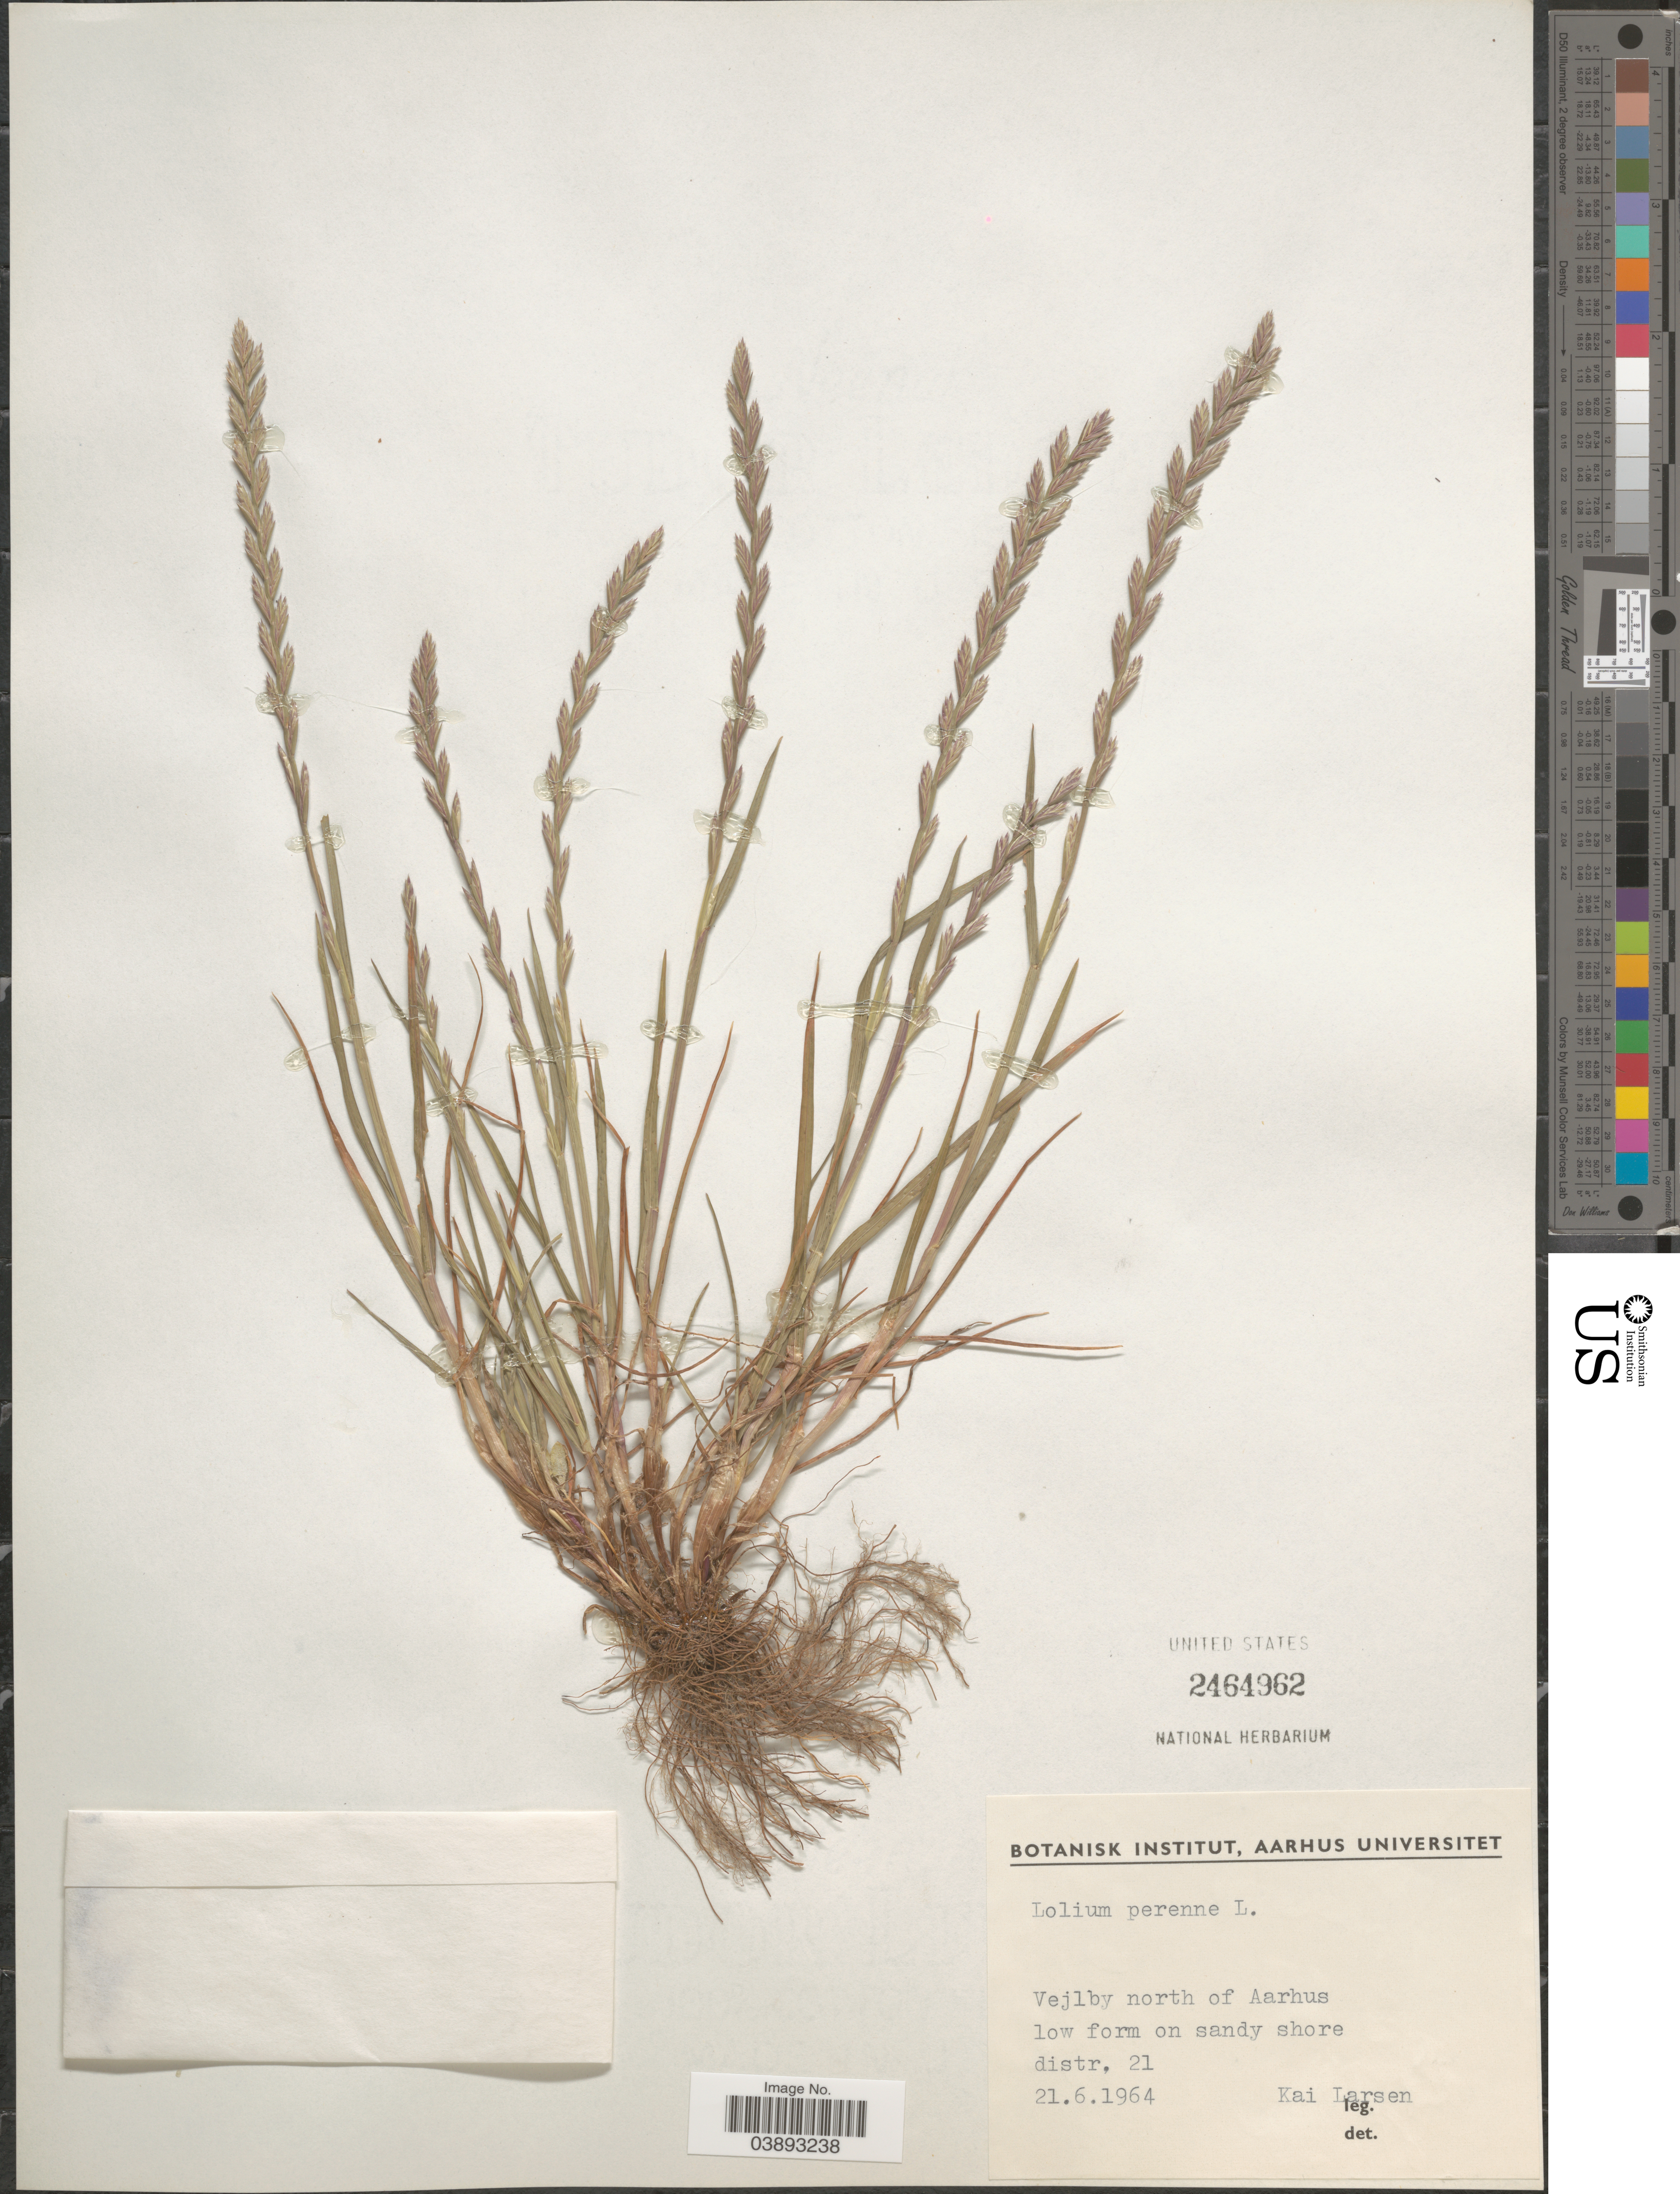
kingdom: Plantae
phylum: Tracheophyta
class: Liliopsida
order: Poales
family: Poaceae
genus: Lolium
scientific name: Lolium perenne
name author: L.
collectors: K. Larsen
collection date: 1964-06-21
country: Denmark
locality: Vejlby north of Aarhus. Low form on sandy shore distr. 21.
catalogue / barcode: US 2464962